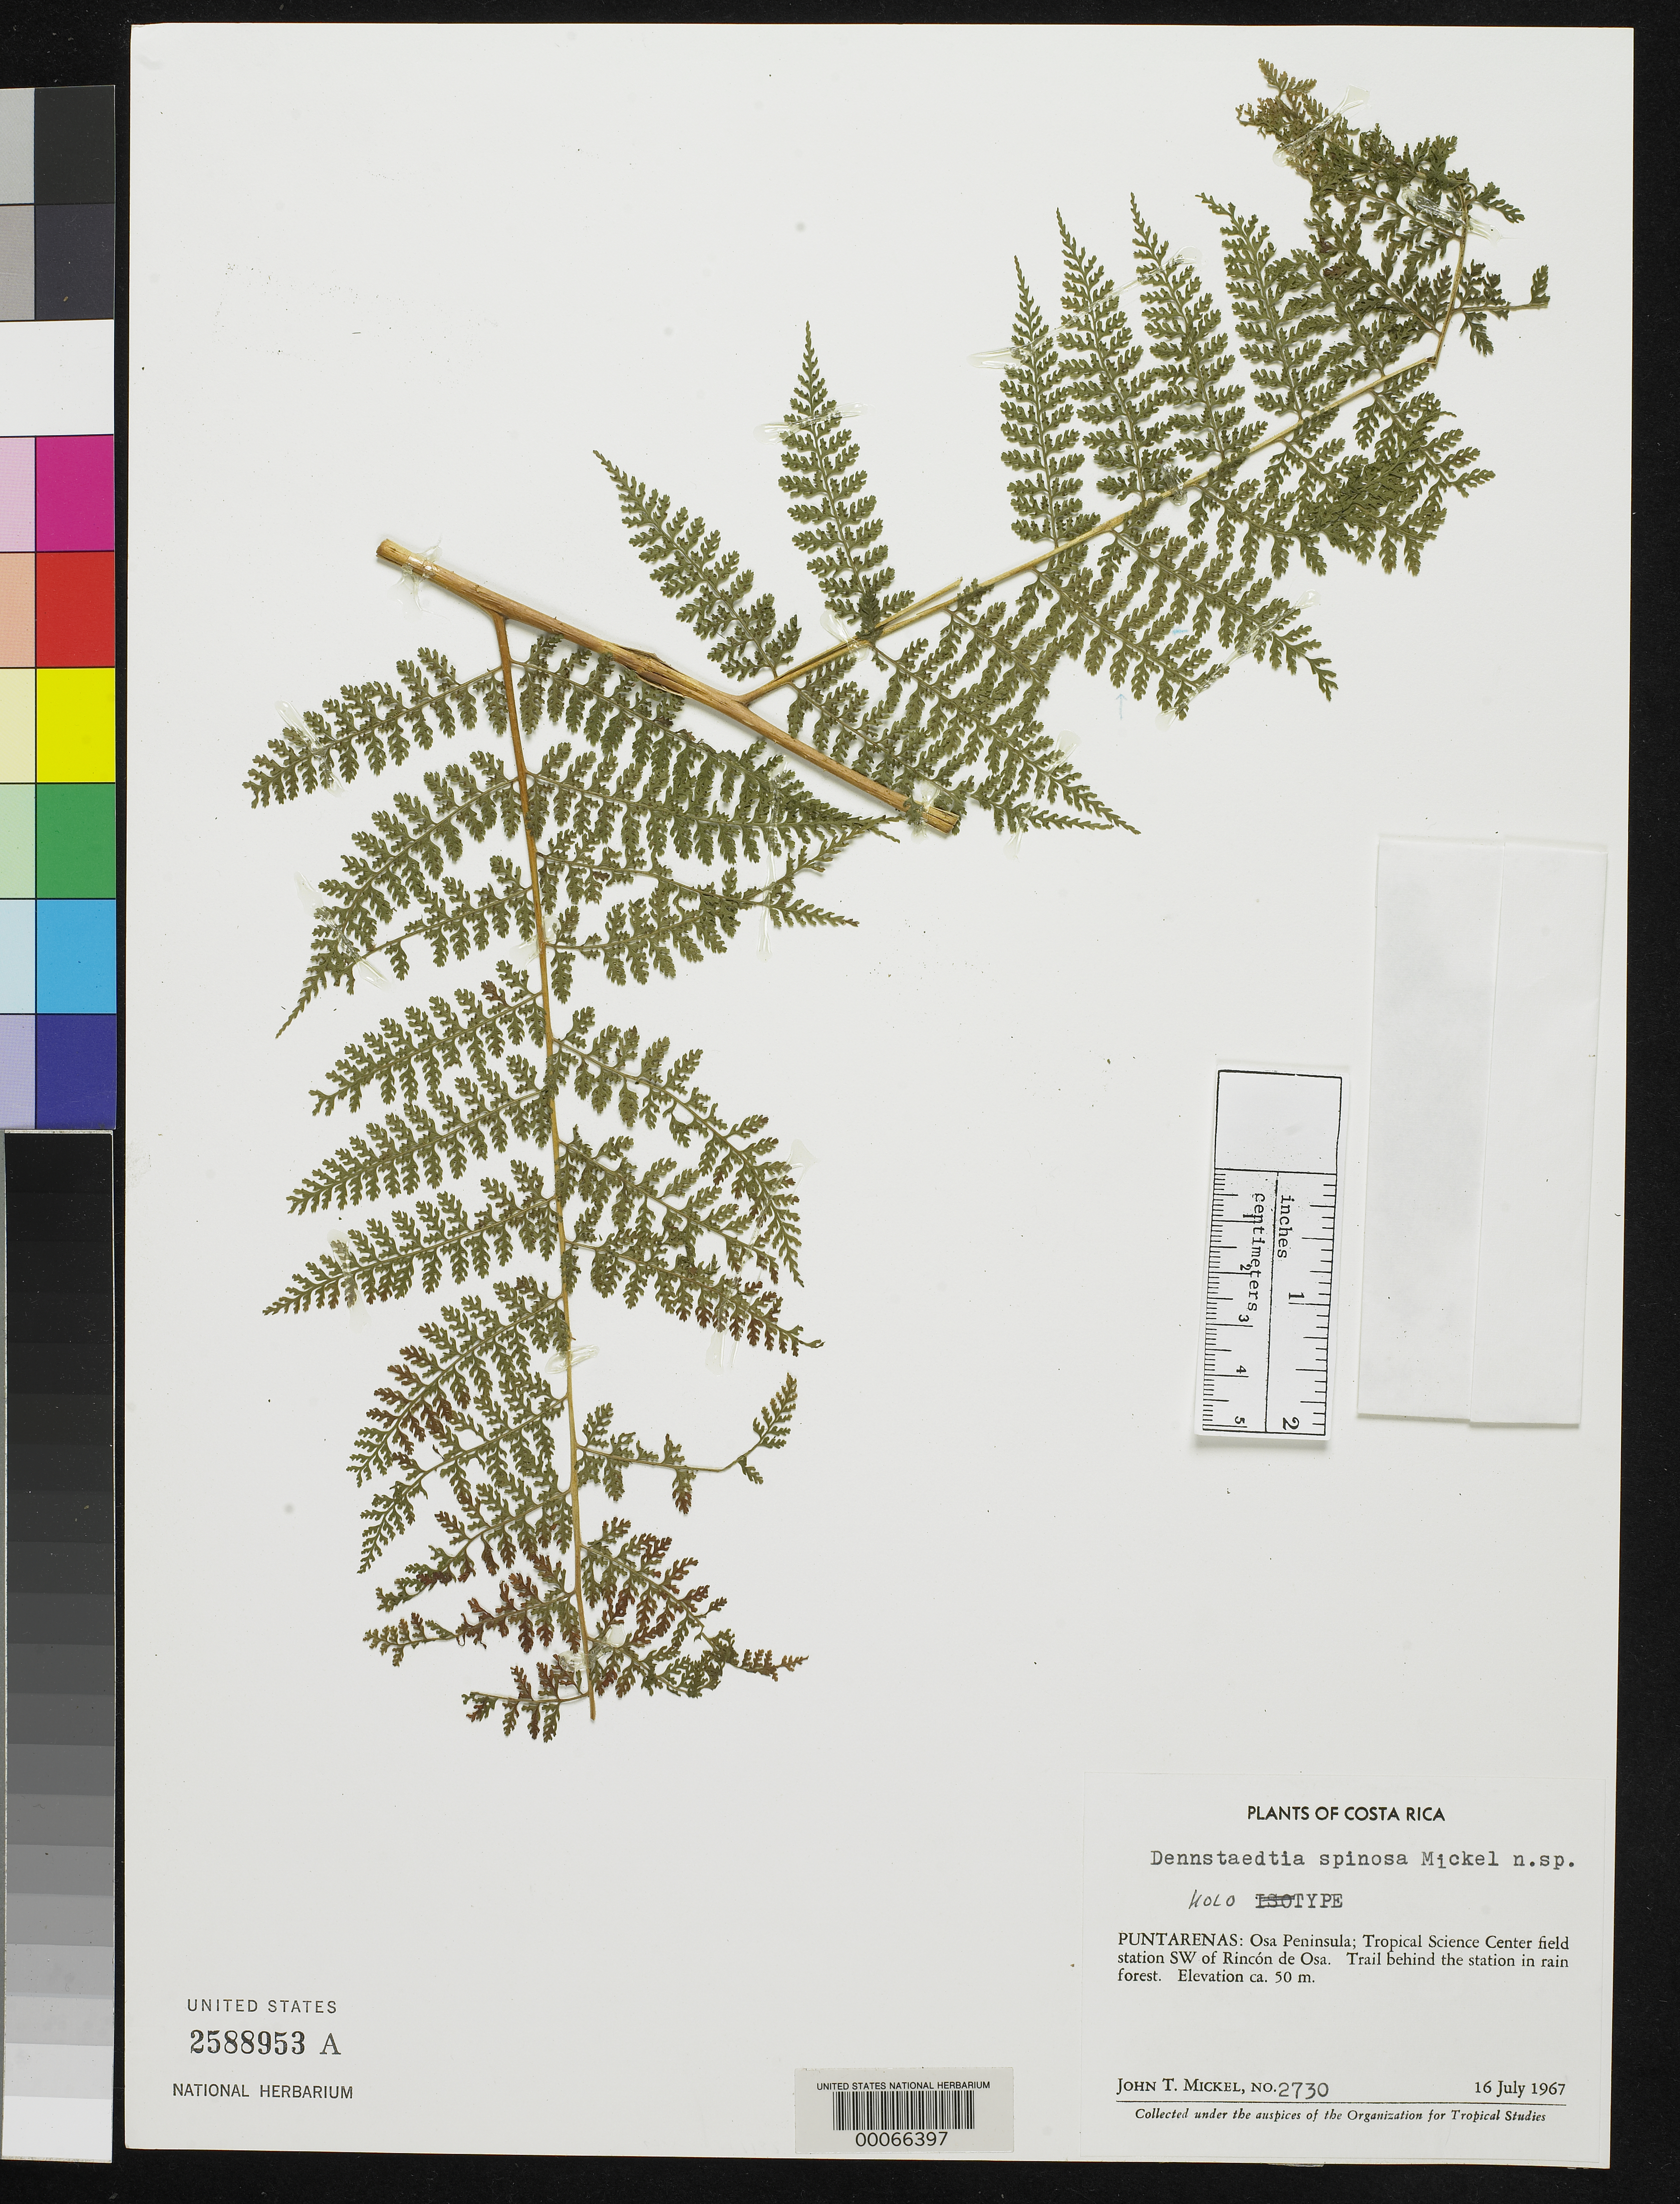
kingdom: Plantae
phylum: Tracheophyta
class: Polypodiopsida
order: Polypodiales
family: Dennstaedtiaceae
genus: Dennstaedtia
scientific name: Dennstaedtia spinosa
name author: Mickel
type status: Isotype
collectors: J. T. Mickel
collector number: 2730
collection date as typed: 16 Jul 1967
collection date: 1967-07-16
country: Costa Rica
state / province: Puntarenas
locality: Peninsula de Osa.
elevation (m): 50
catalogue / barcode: US 2588953A